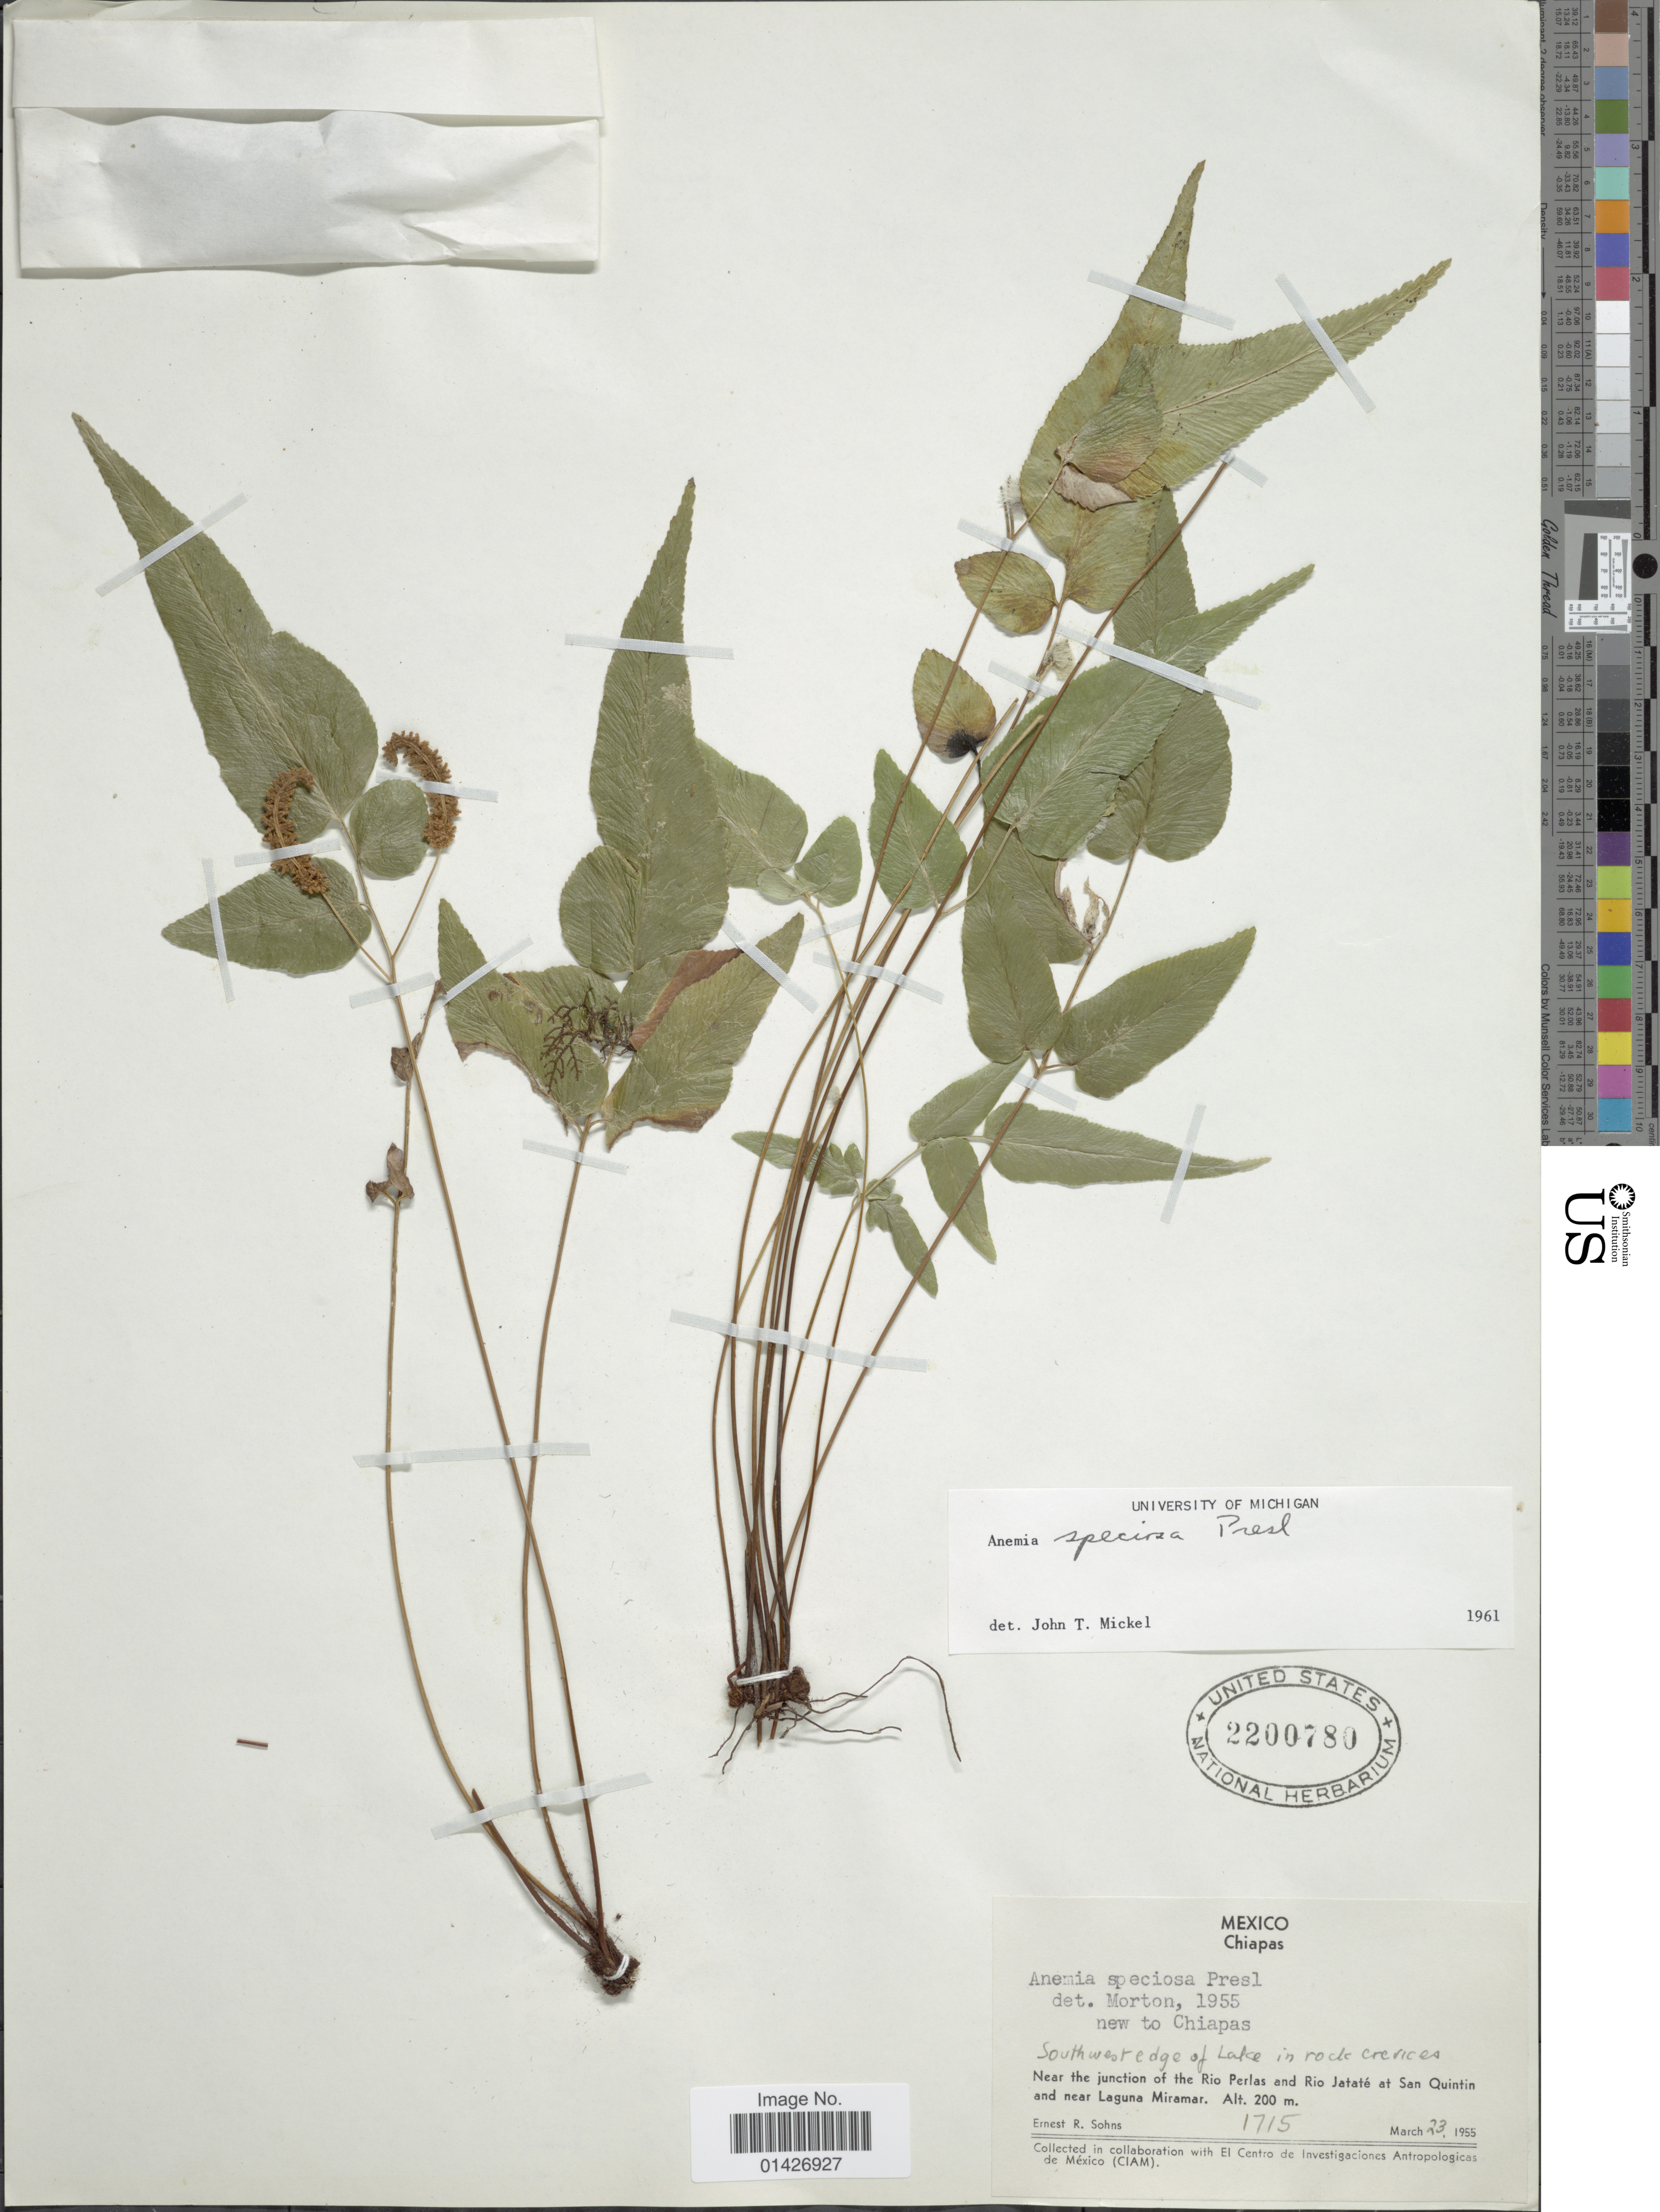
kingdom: Plantae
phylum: Tracheophyta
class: Polypodiopsida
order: Schizaeales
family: Anemiaceae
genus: Anemia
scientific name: Anemia speciosa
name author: C. Presl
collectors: E. R. Sohns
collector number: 1715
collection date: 1955-03-23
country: Mexico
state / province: Chiapas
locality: Near the junction of the Rio Perlas and Rio Jataté at San Quintin and near Laguna Miramar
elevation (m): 200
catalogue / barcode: US 2200780